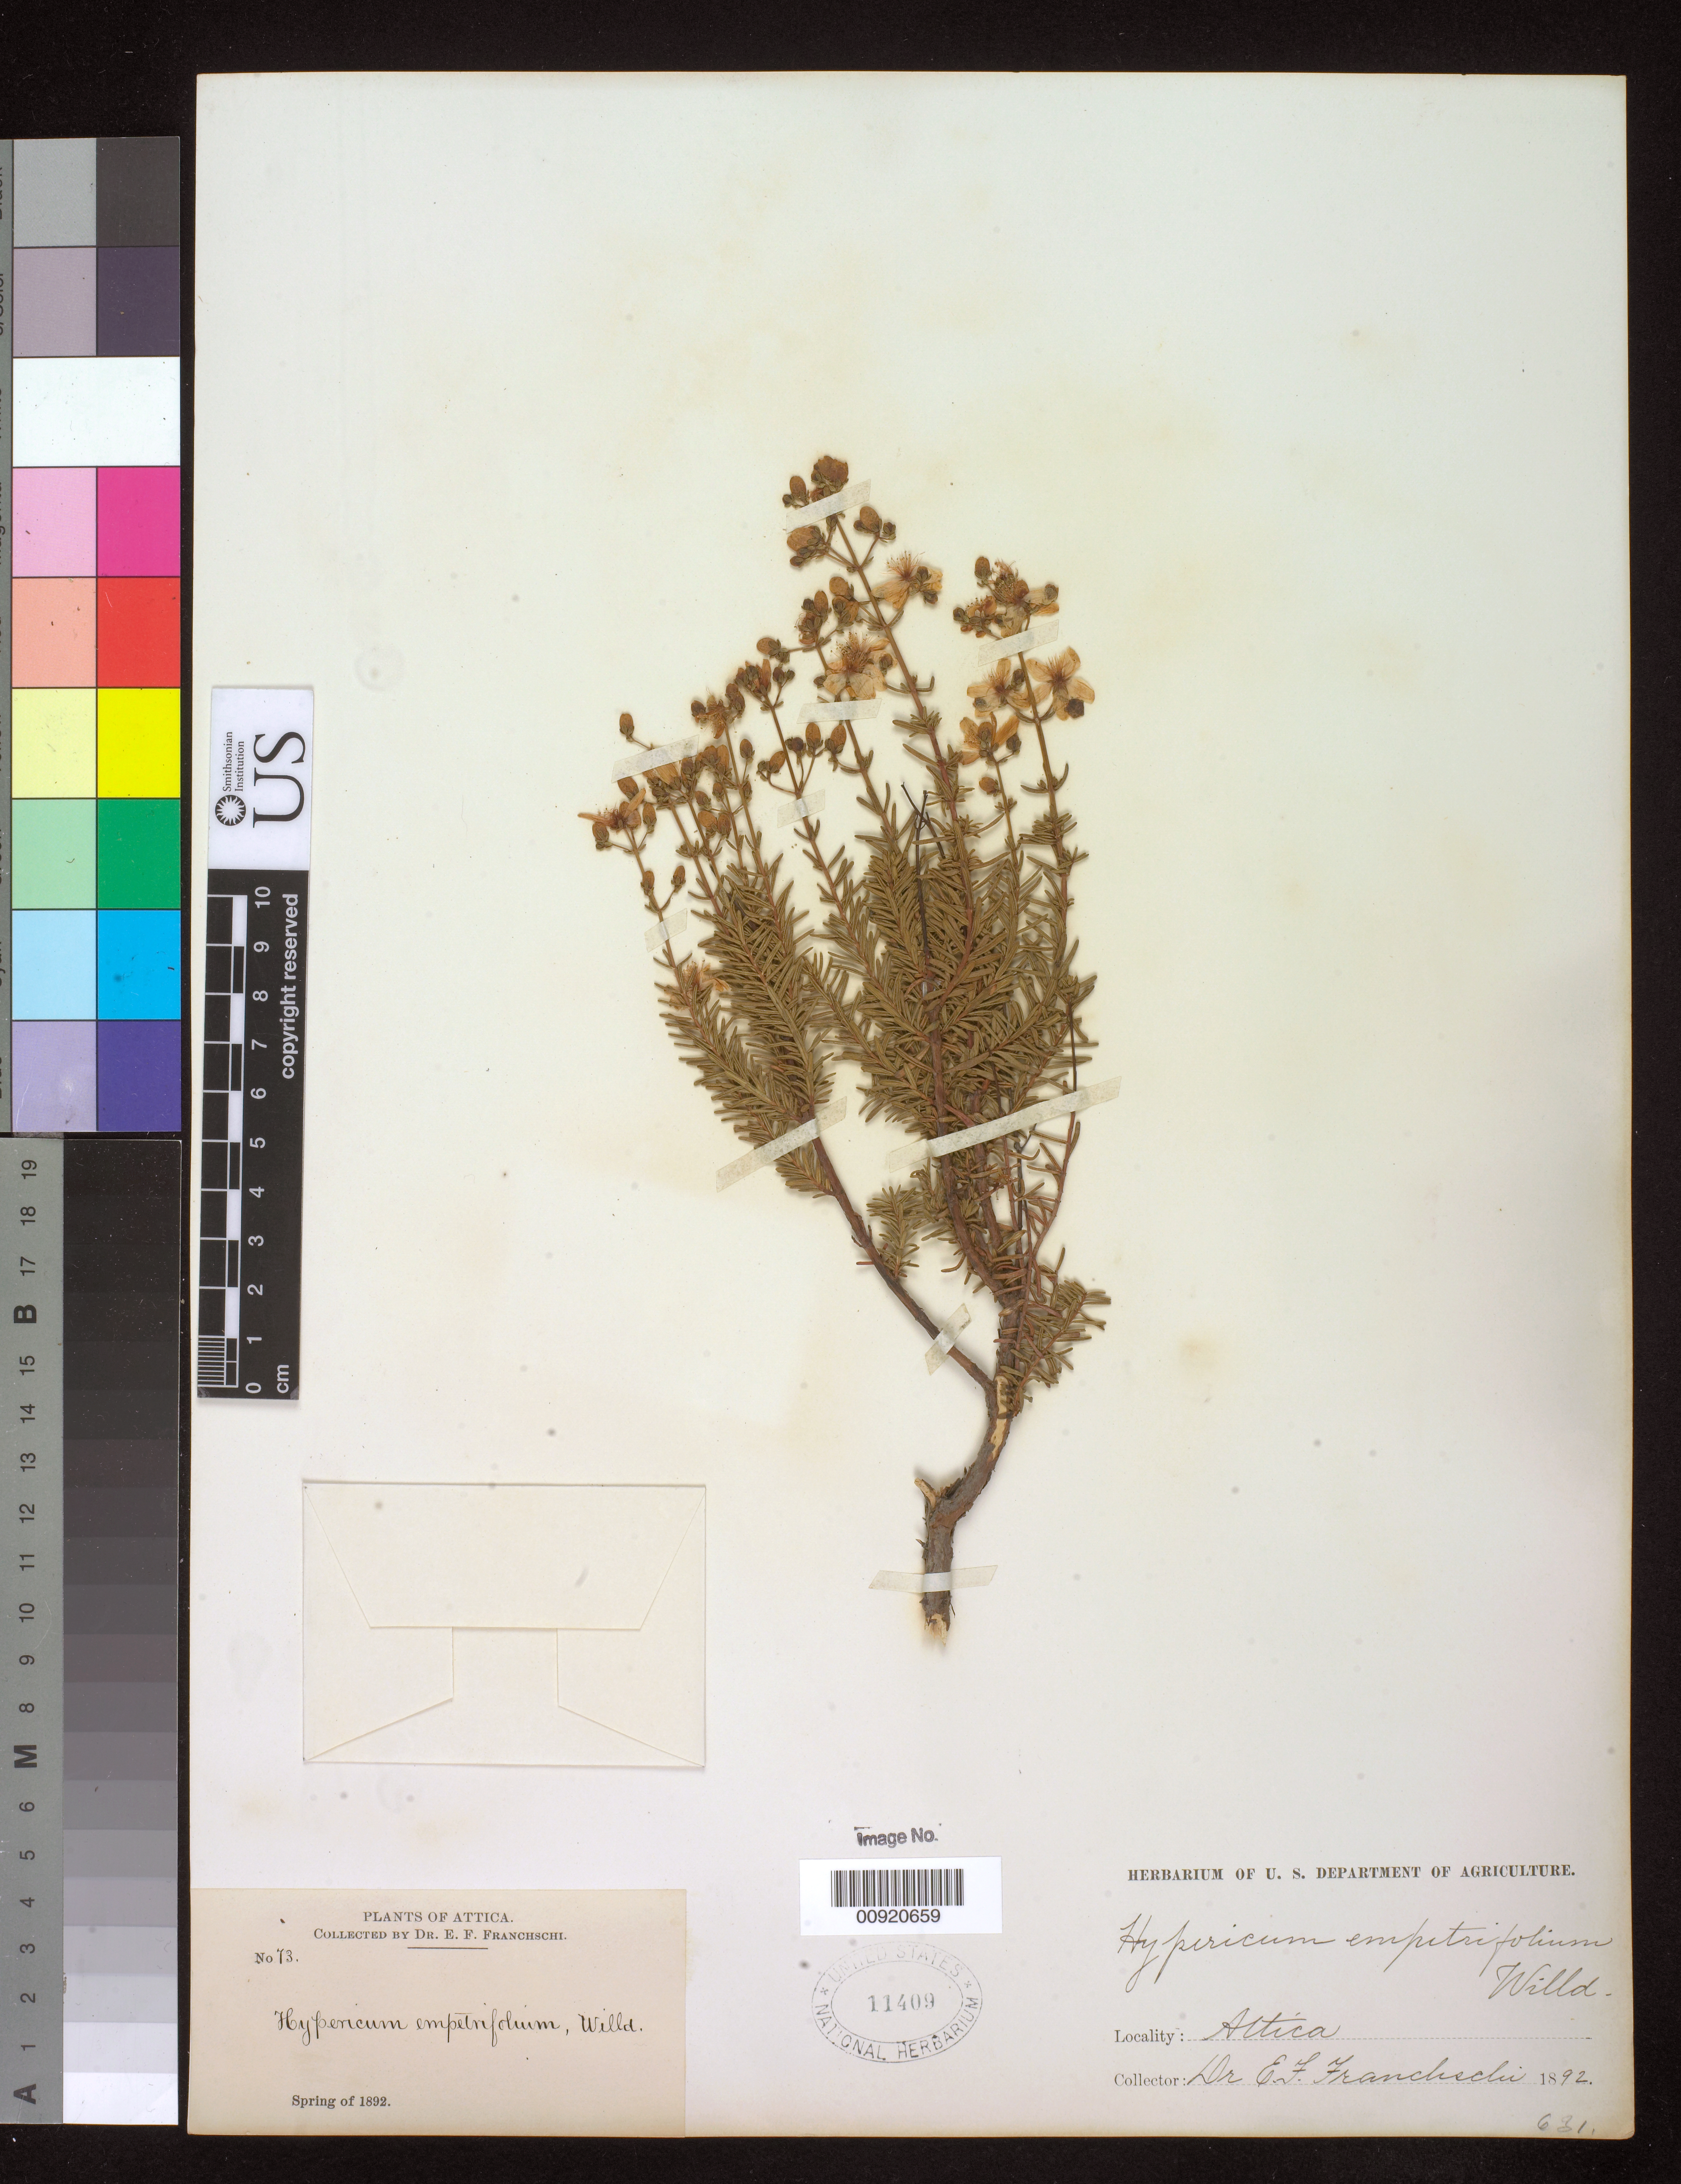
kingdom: Plantae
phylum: Tracheophyta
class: Magnoliopsida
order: Malpighiales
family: Hypericaceae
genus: Hypericum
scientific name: Hypericum empetrifolium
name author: Willd.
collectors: E. Franchschi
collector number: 73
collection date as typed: Spr 1892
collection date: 1892-03-20/1892-06-20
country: Greece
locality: Attica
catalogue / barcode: US 11409